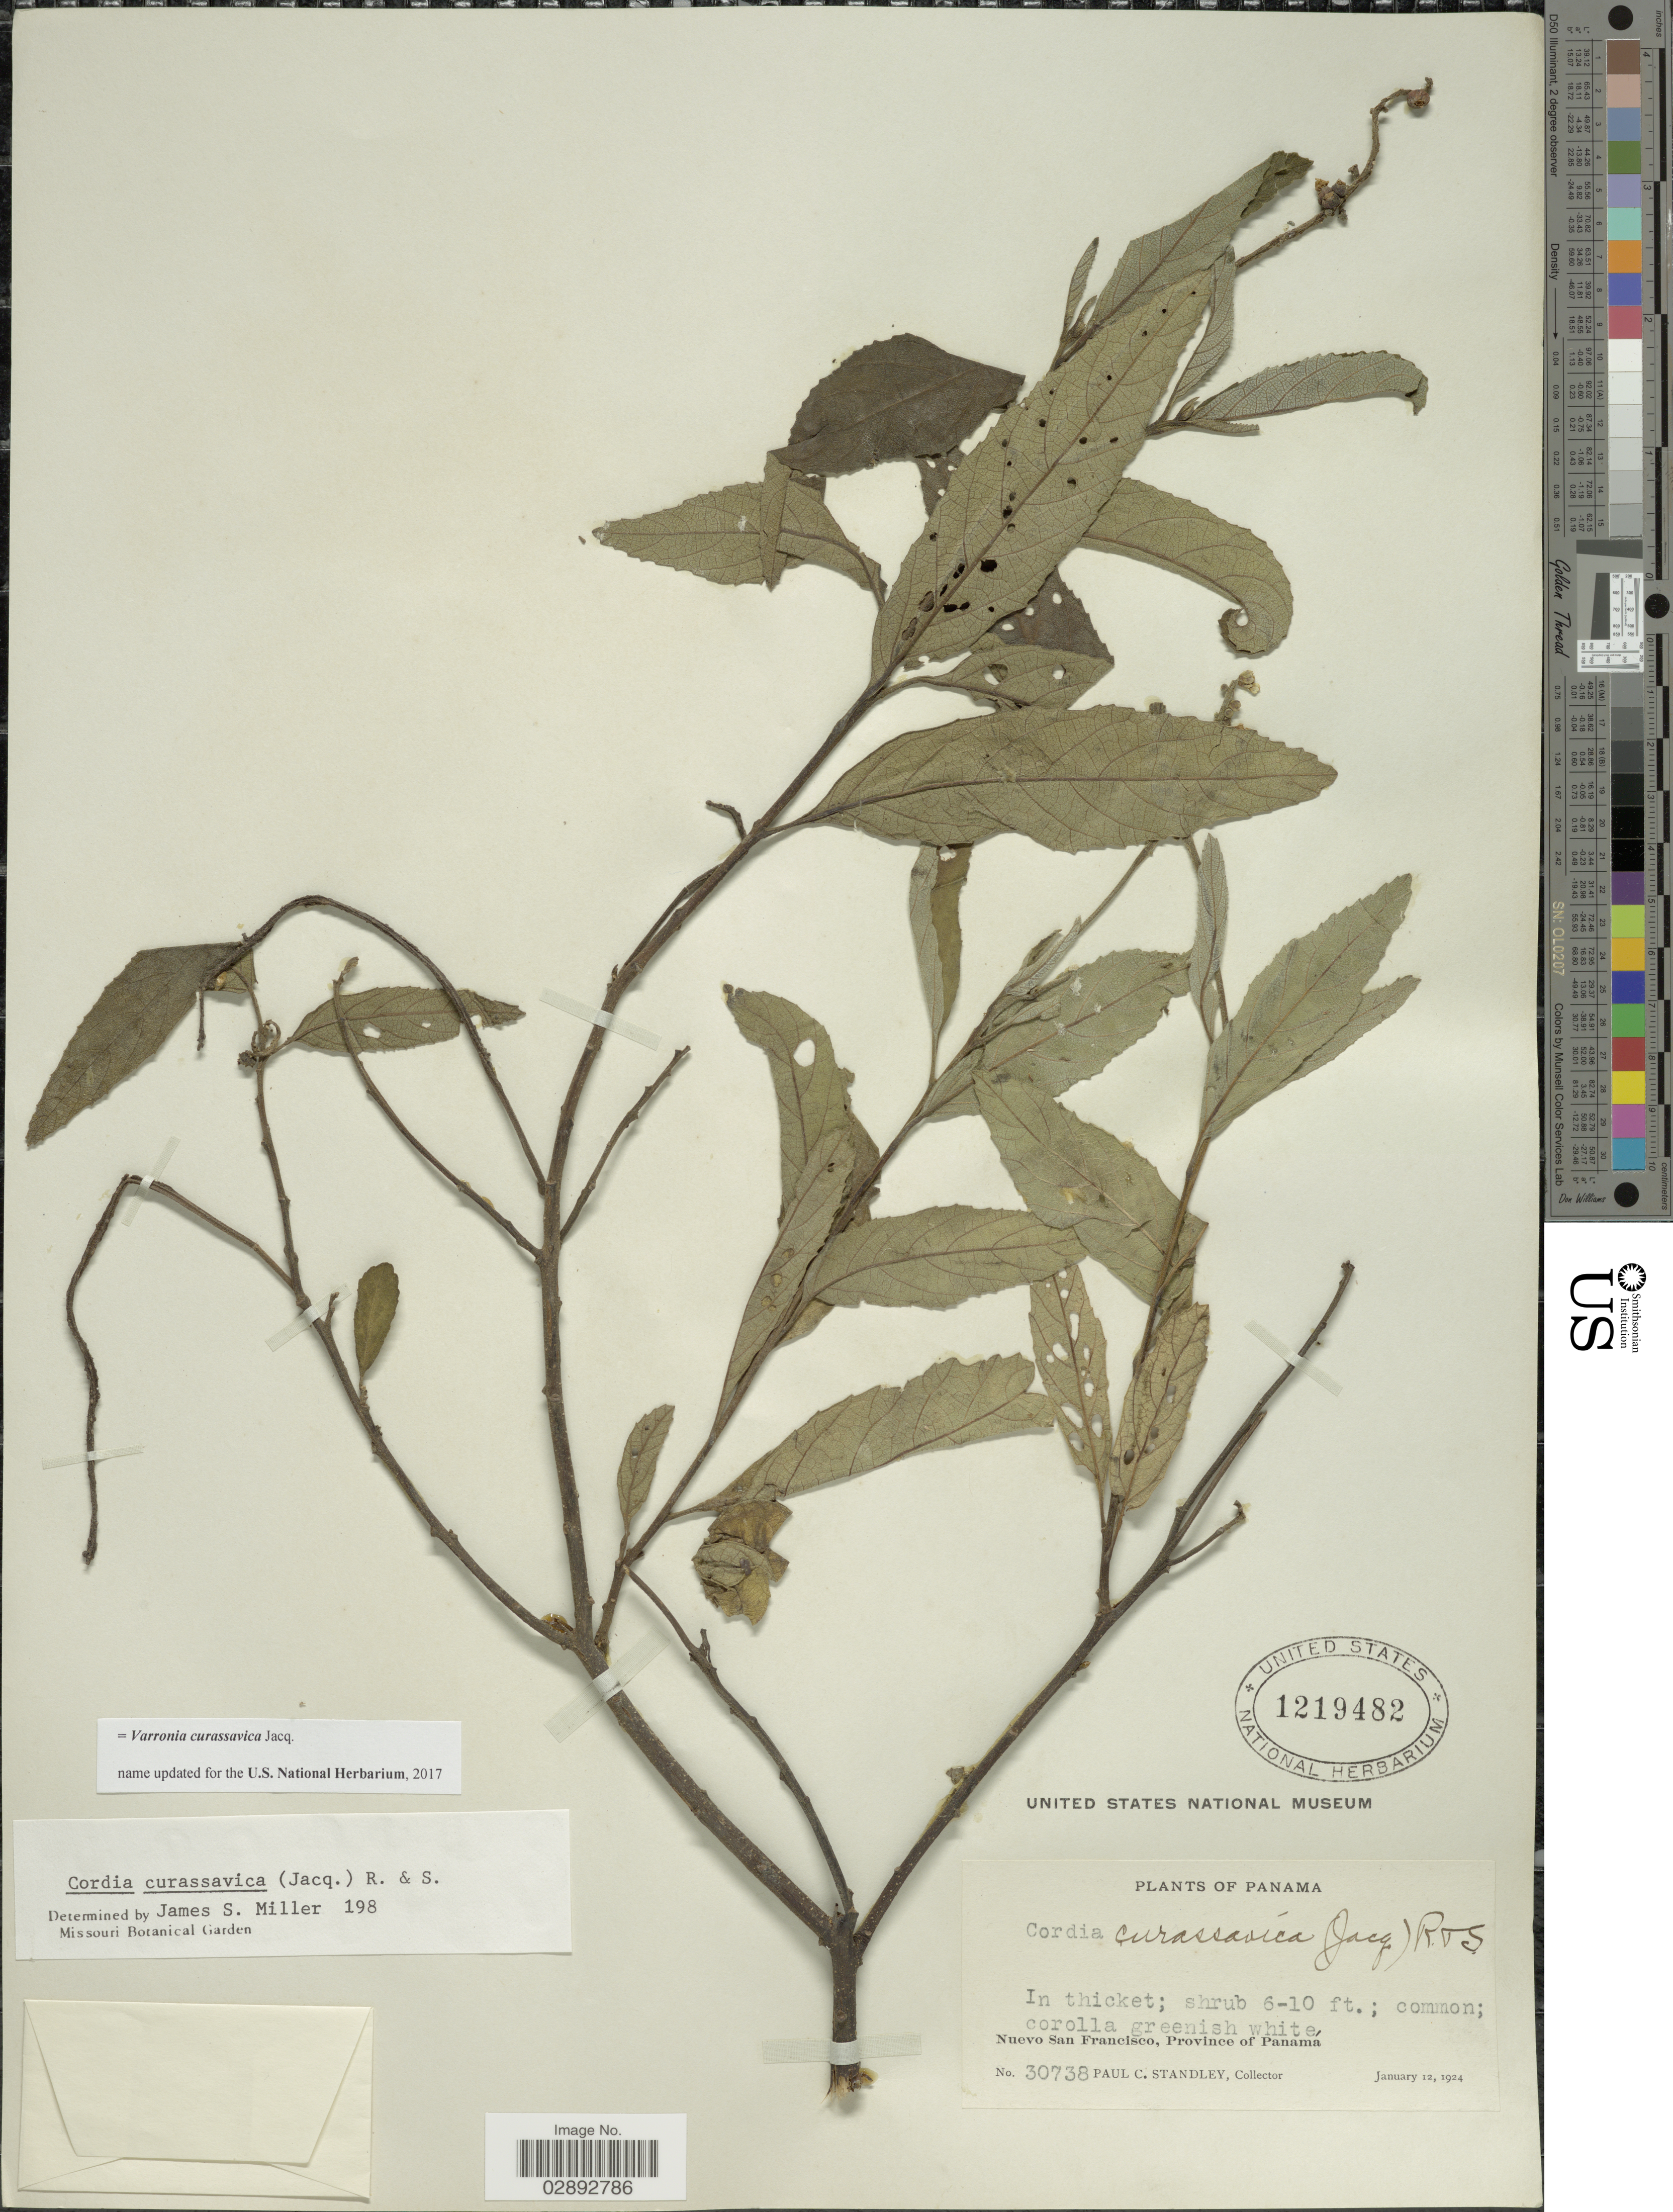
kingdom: Plantae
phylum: Tracheophyta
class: Magnoliopsida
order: Boraginales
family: Cordiaceae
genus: Varronia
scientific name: Varronia curassavica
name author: Jacq.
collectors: P. C. Standley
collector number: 30738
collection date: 1924-01-12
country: Panama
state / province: Panamá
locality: Nuevo San Francisco, Province of Panamá.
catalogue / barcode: US 1219482